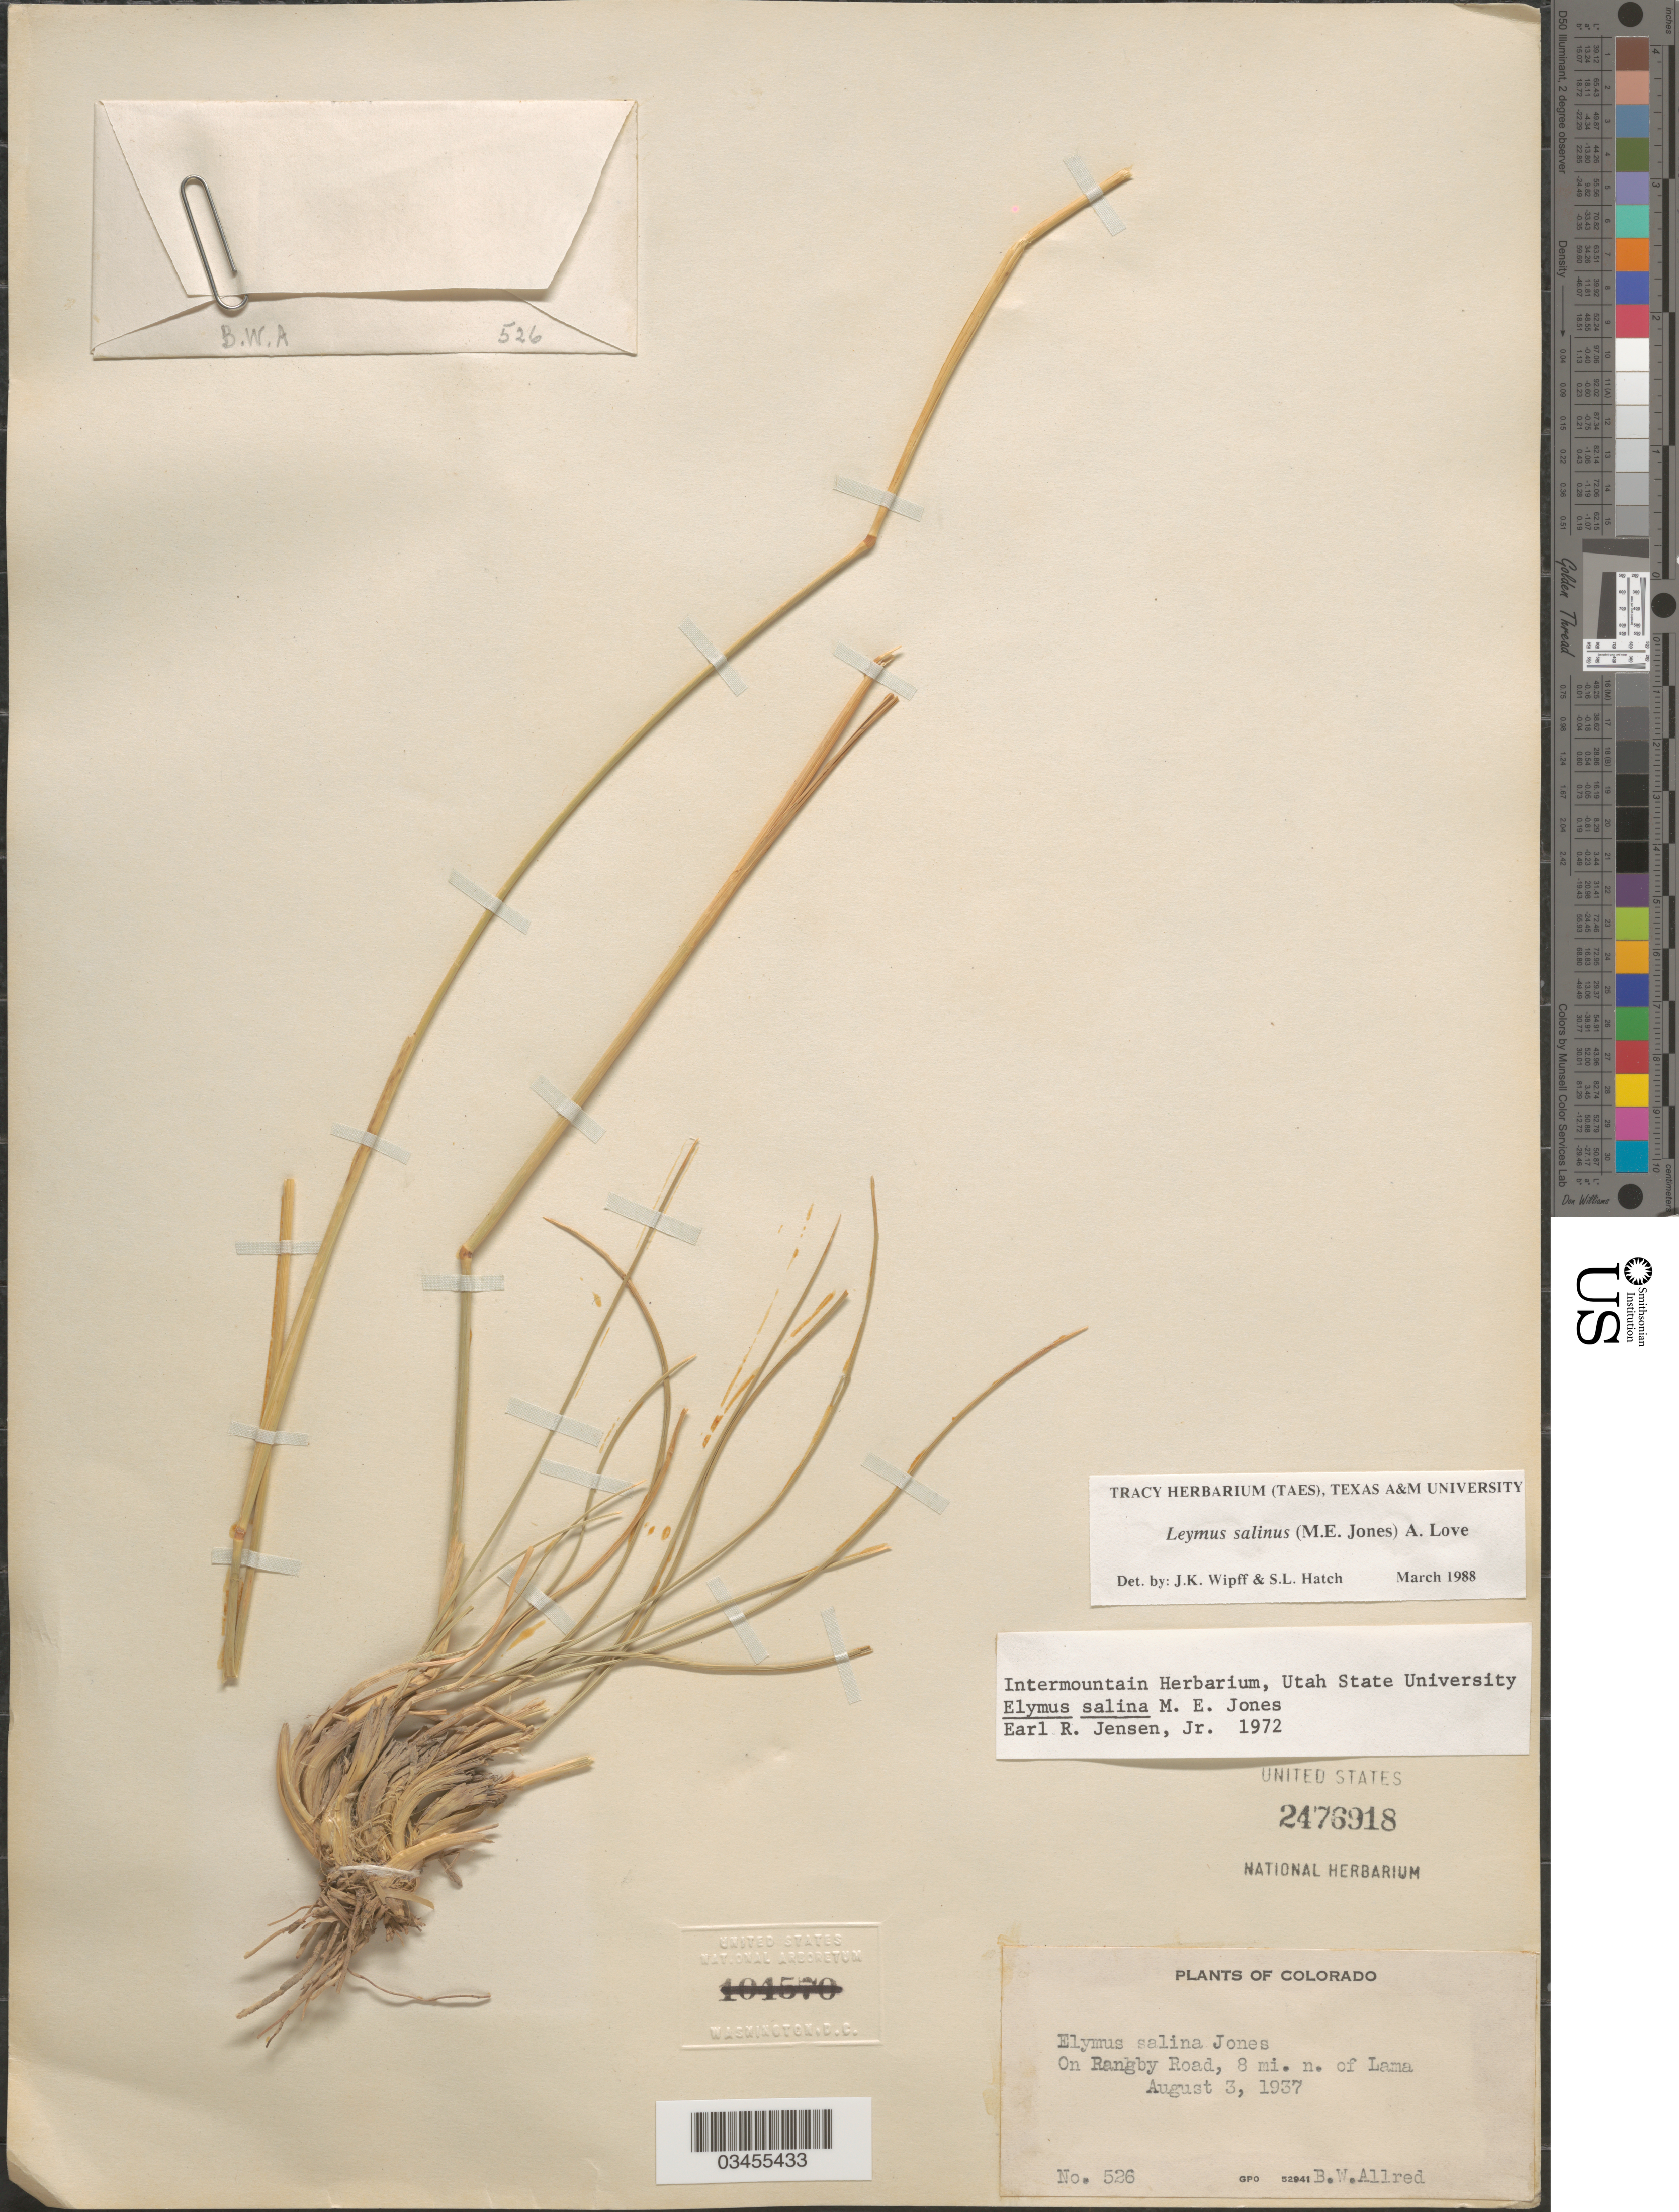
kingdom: Plantae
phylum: Tracheophyta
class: Liliopsida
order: Poales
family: Poaceae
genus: Leymus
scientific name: Leymus salina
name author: (M.E. Jones) Á. Löve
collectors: B. Allred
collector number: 526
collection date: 1937-08-03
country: United States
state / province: Colorado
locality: On Rangby Road, 8 mi. n. of Lama.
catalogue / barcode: US 2476918